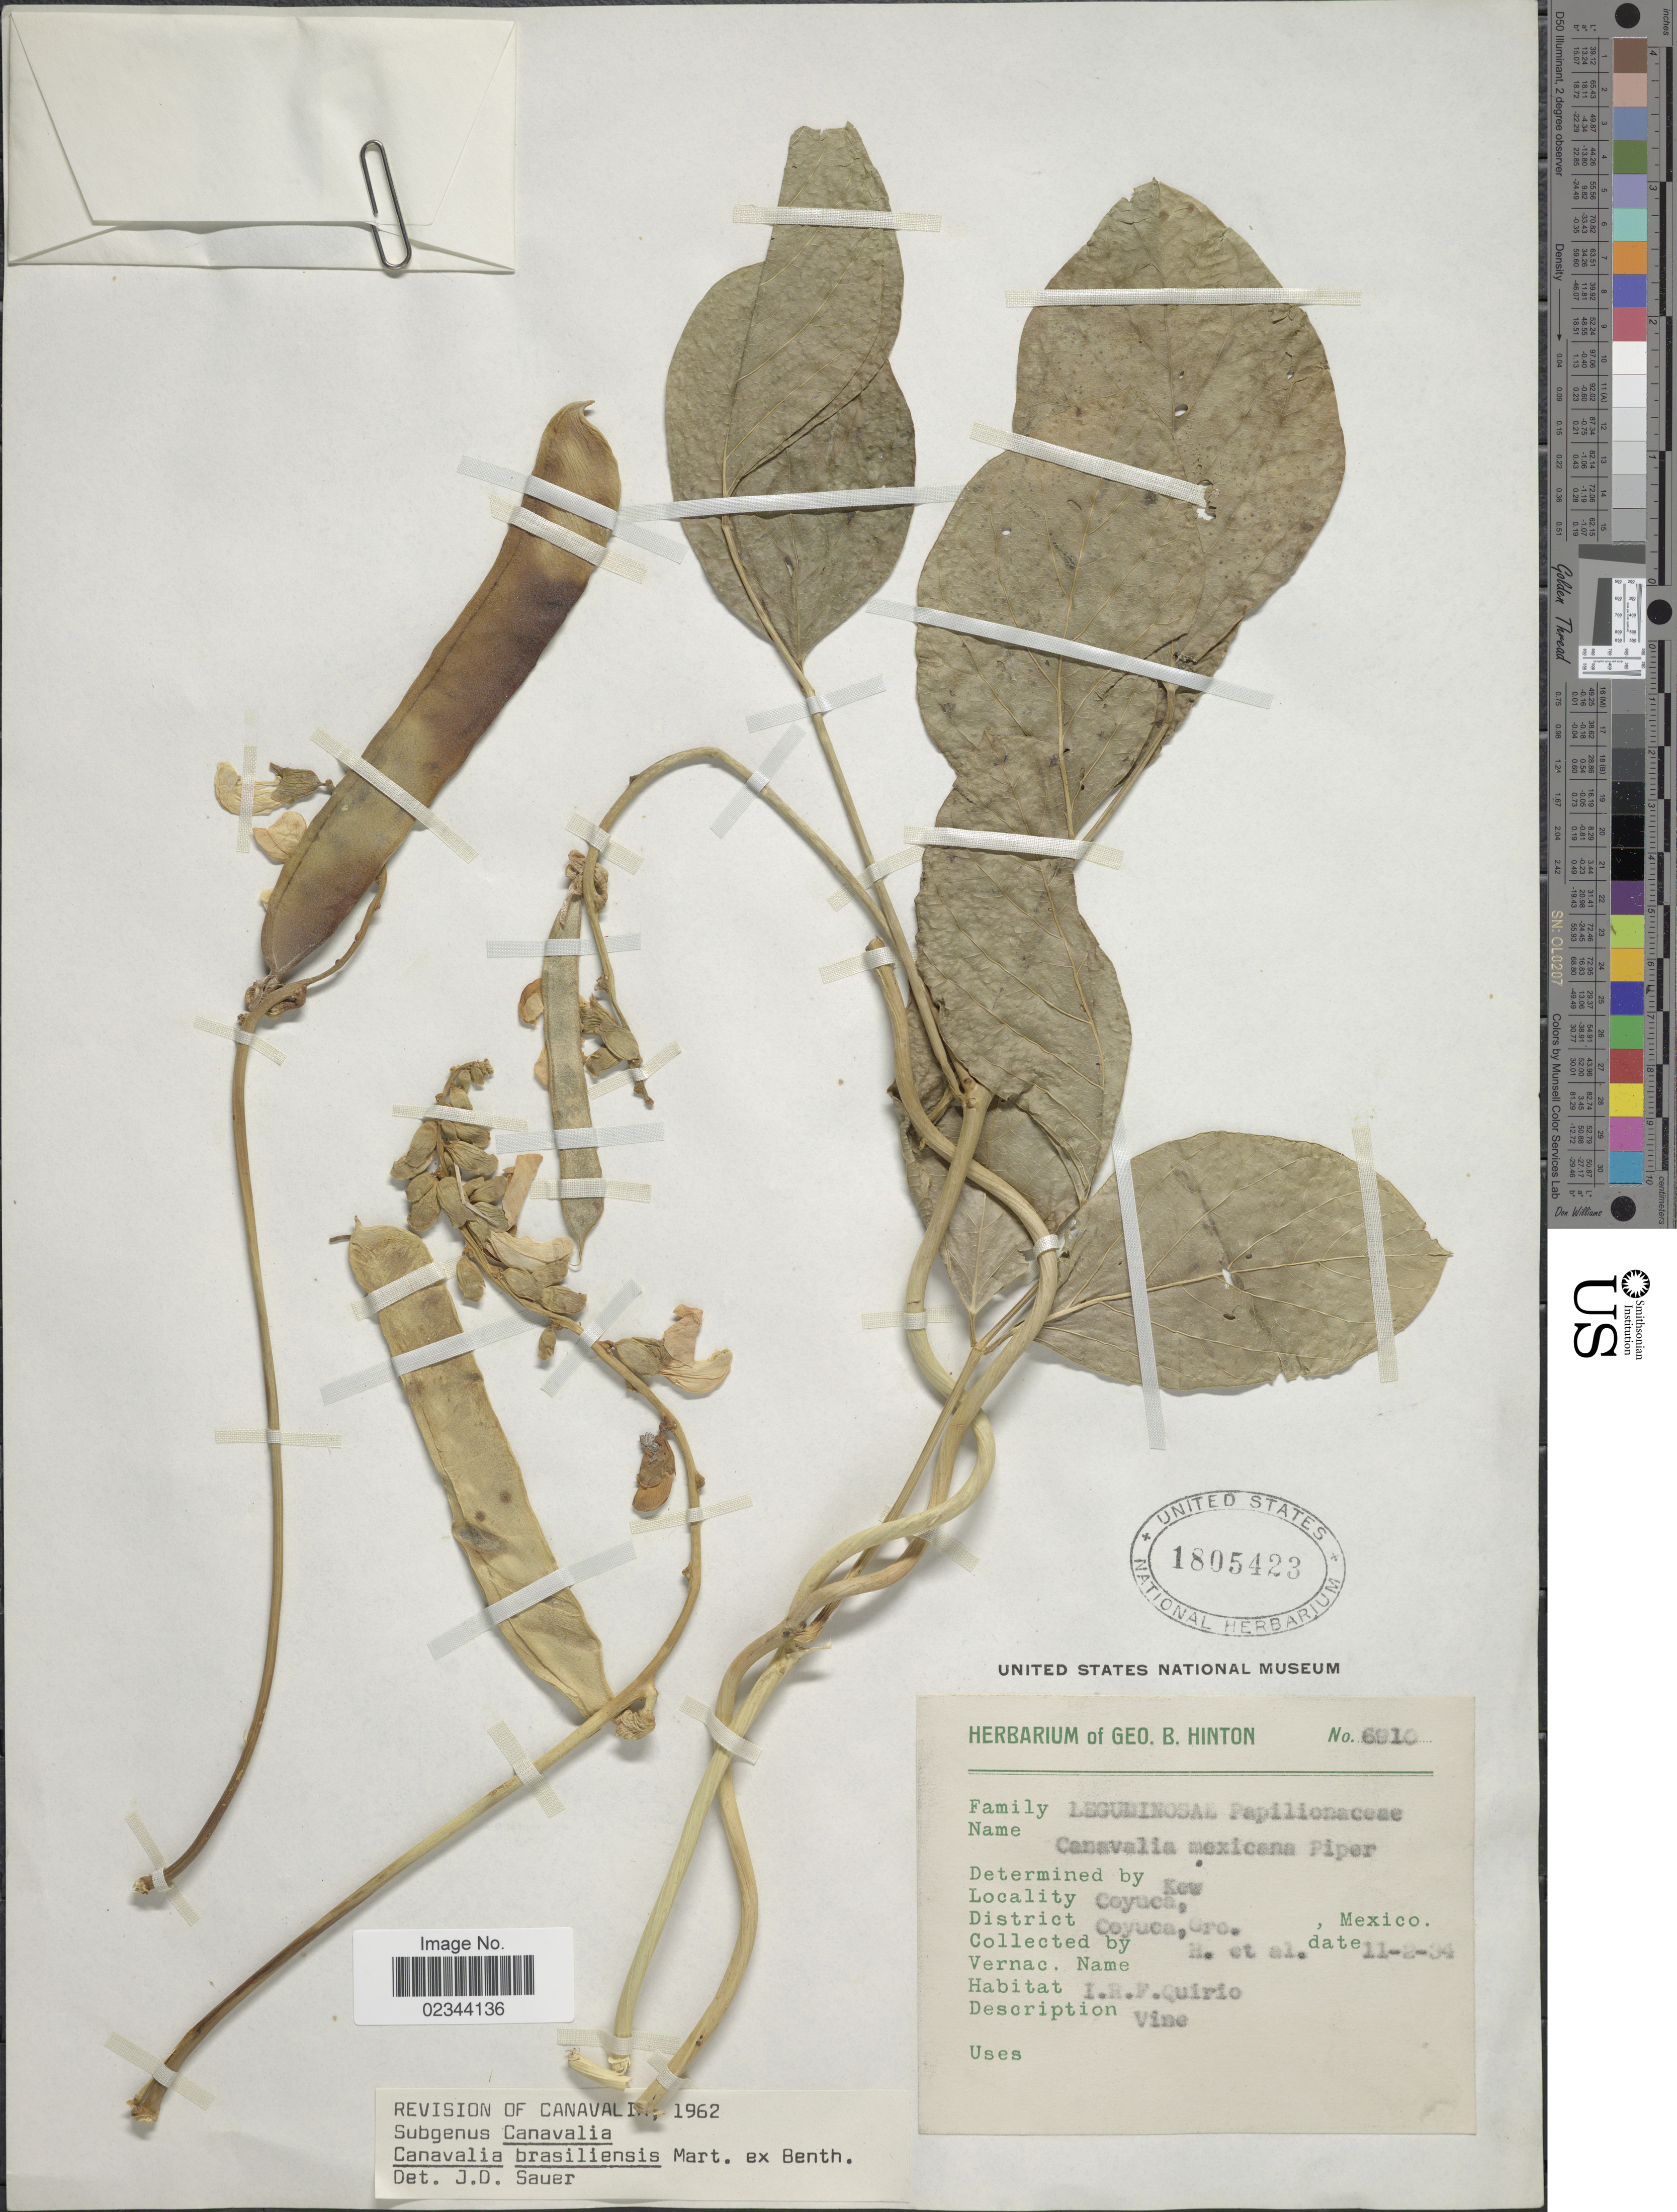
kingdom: Plantae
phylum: Tracheophyta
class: Magnoliopsida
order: Fabales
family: Fabaceae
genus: Canavalia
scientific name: Canavalia brasiliensis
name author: Mart. ex Benth.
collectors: G. B. Hinton & et al.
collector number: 6910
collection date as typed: Transcribed d/m/y: 2/11/34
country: Mexico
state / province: Guerrero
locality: Coyuca. District Coyuca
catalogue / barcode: US 1805423